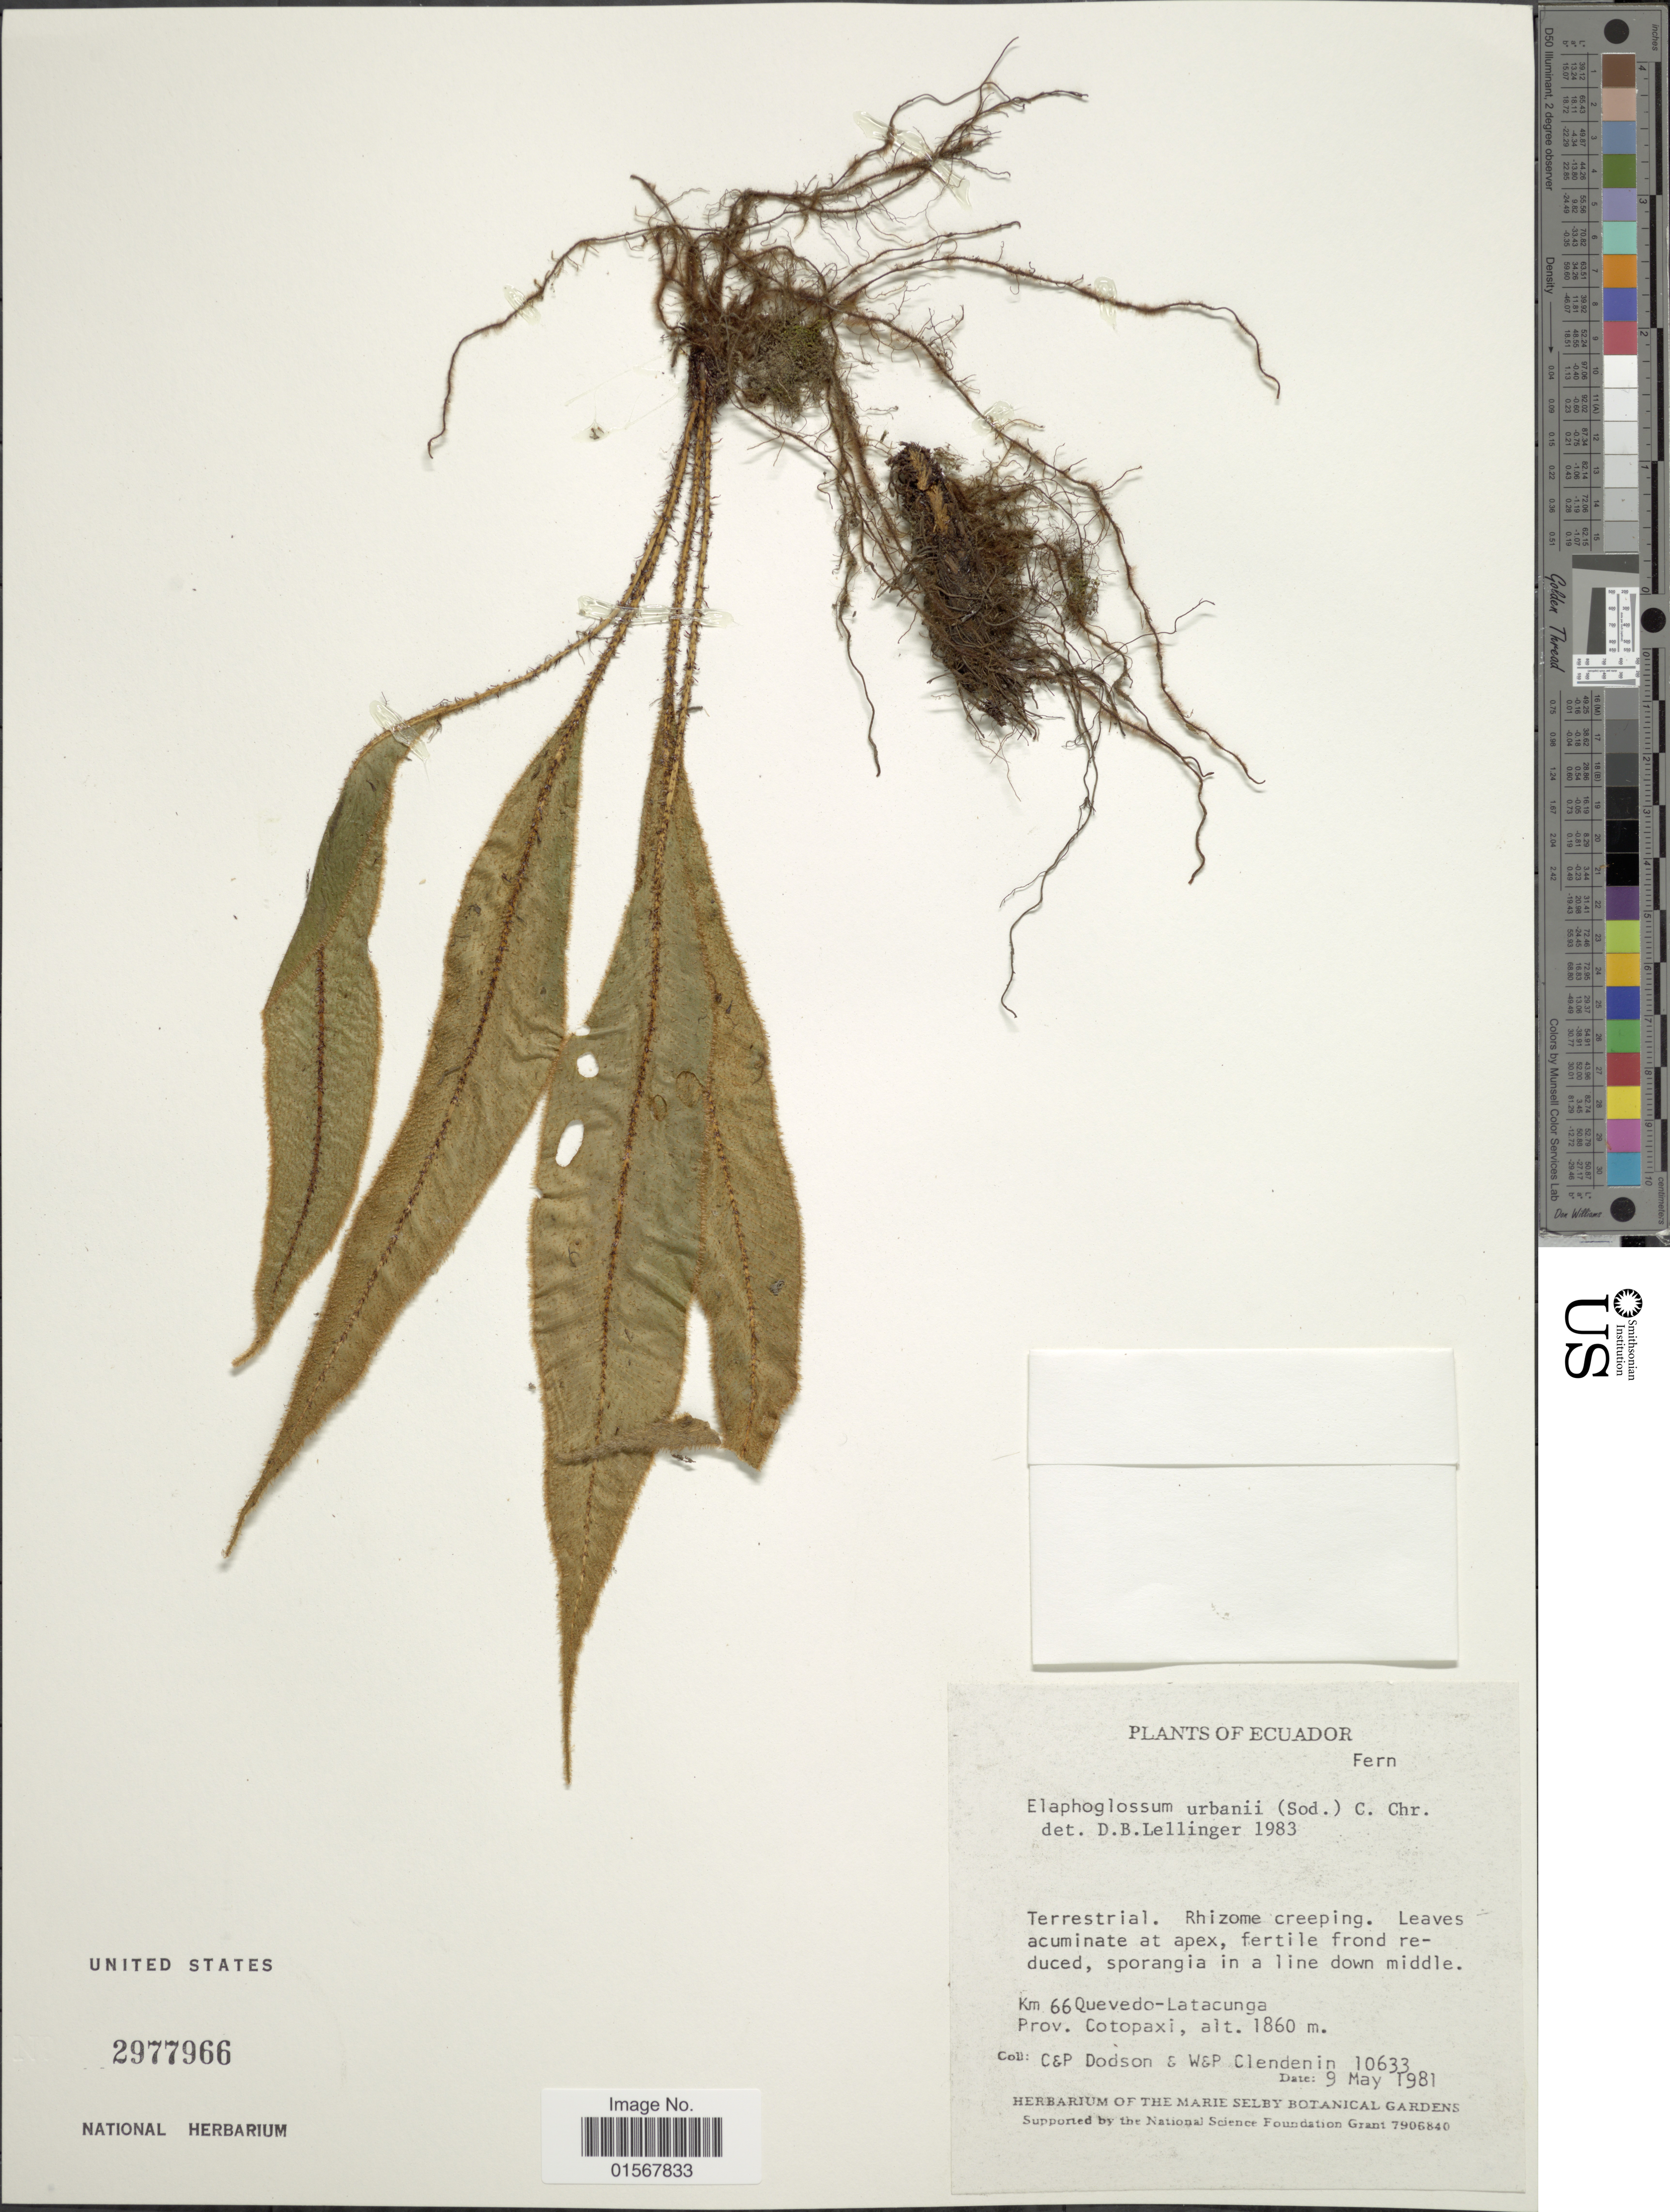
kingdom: Plantae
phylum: Tracheophyta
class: Polypodiopsida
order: Polypodiales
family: Dryopteridaceae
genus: Elaphoglossum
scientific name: Elaphoglossum urbanii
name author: Brause in Urb.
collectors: C. Dodson, P. M. Dodson, W. Clendenin & P. Clendenin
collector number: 10633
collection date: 1981-05-09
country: Ecuador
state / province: Cotopaxi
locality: Km 66 Quevedo-Latacunga, Prov. Cotopaxi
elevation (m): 1860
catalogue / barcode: US 2977966